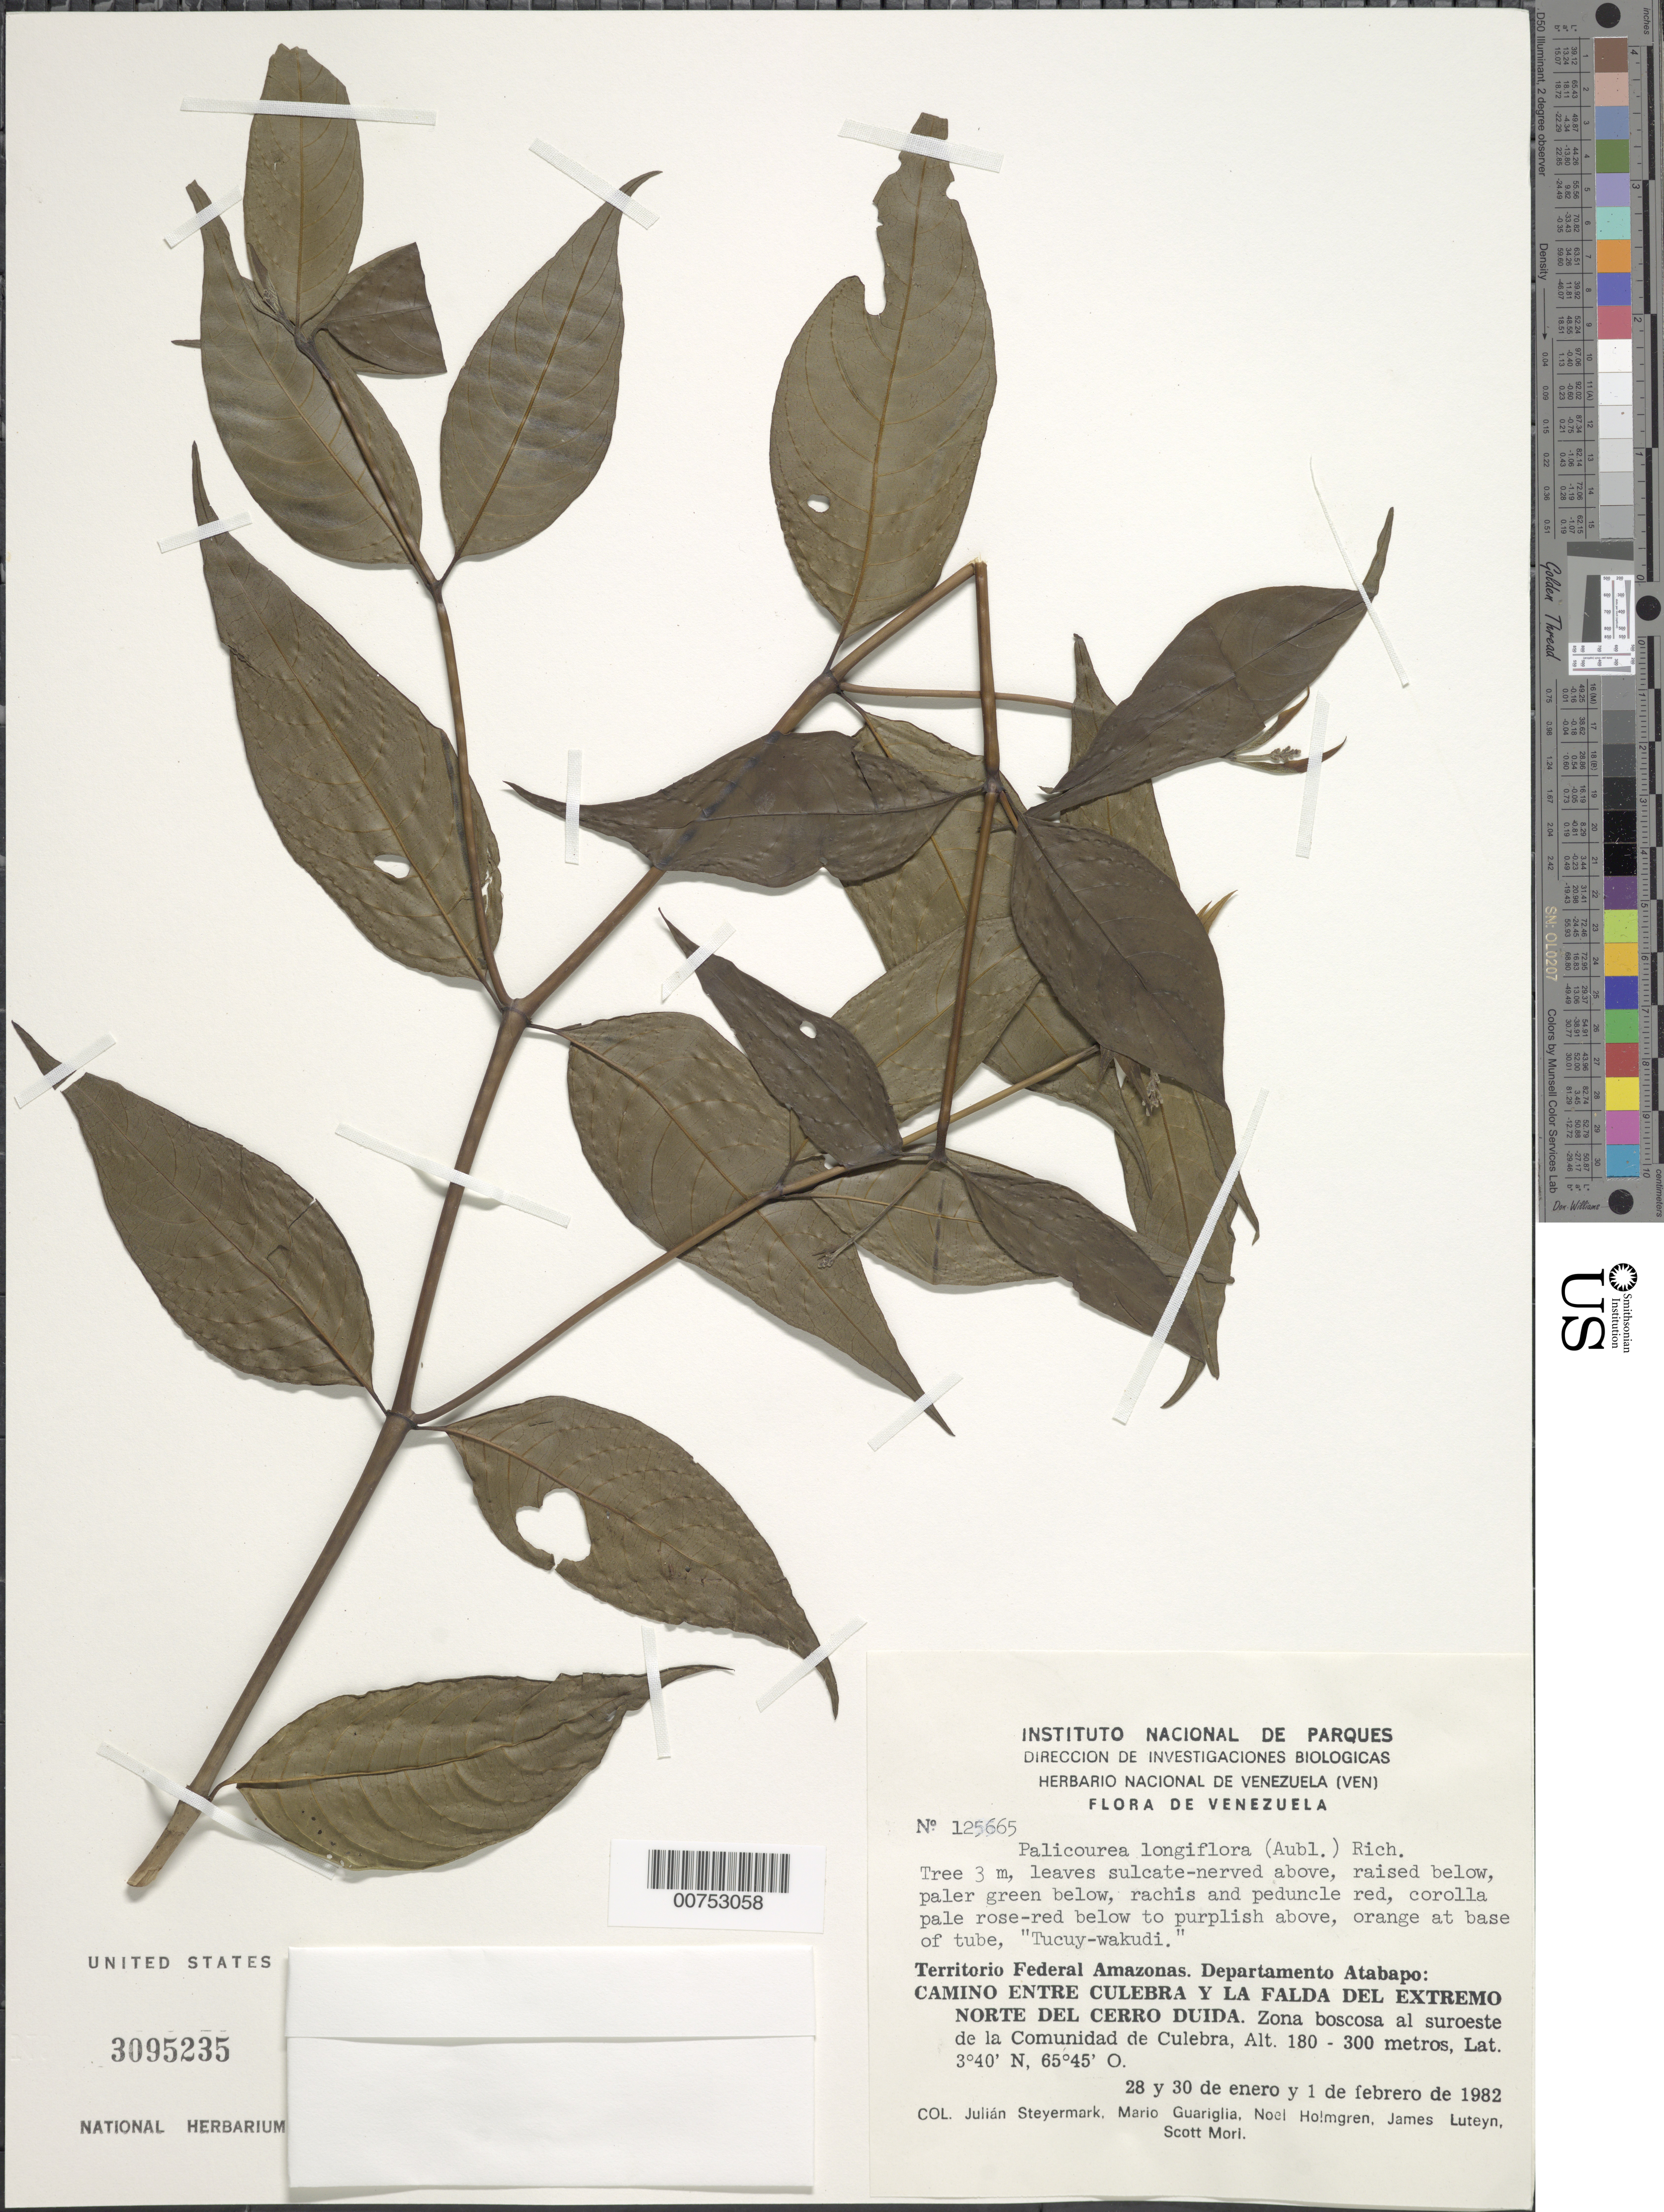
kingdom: Plantae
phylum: Tracheophyta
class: Magnoliopsida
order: Gentianales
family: Rubiaceae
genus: Palicourea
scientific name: Palicourea longiflora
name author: (Aubl.) A. Rich.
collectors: J. Steyermark, M. Guariglia P., N. H. Holmgren, J. L. Luteyn & S. Mori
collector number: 125665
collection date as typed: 28-Jan-82 to 1-Feb-82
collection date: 1982-01-28/1982-02-01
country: Venezuela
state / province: Amazonas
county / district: Atabapo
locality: Cerro Duida, entre Culebra y la Falda del Extremo norte; SO de la Comunidad de Culebra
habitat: Zona boscosa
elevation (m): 180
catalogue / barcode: US 3095235